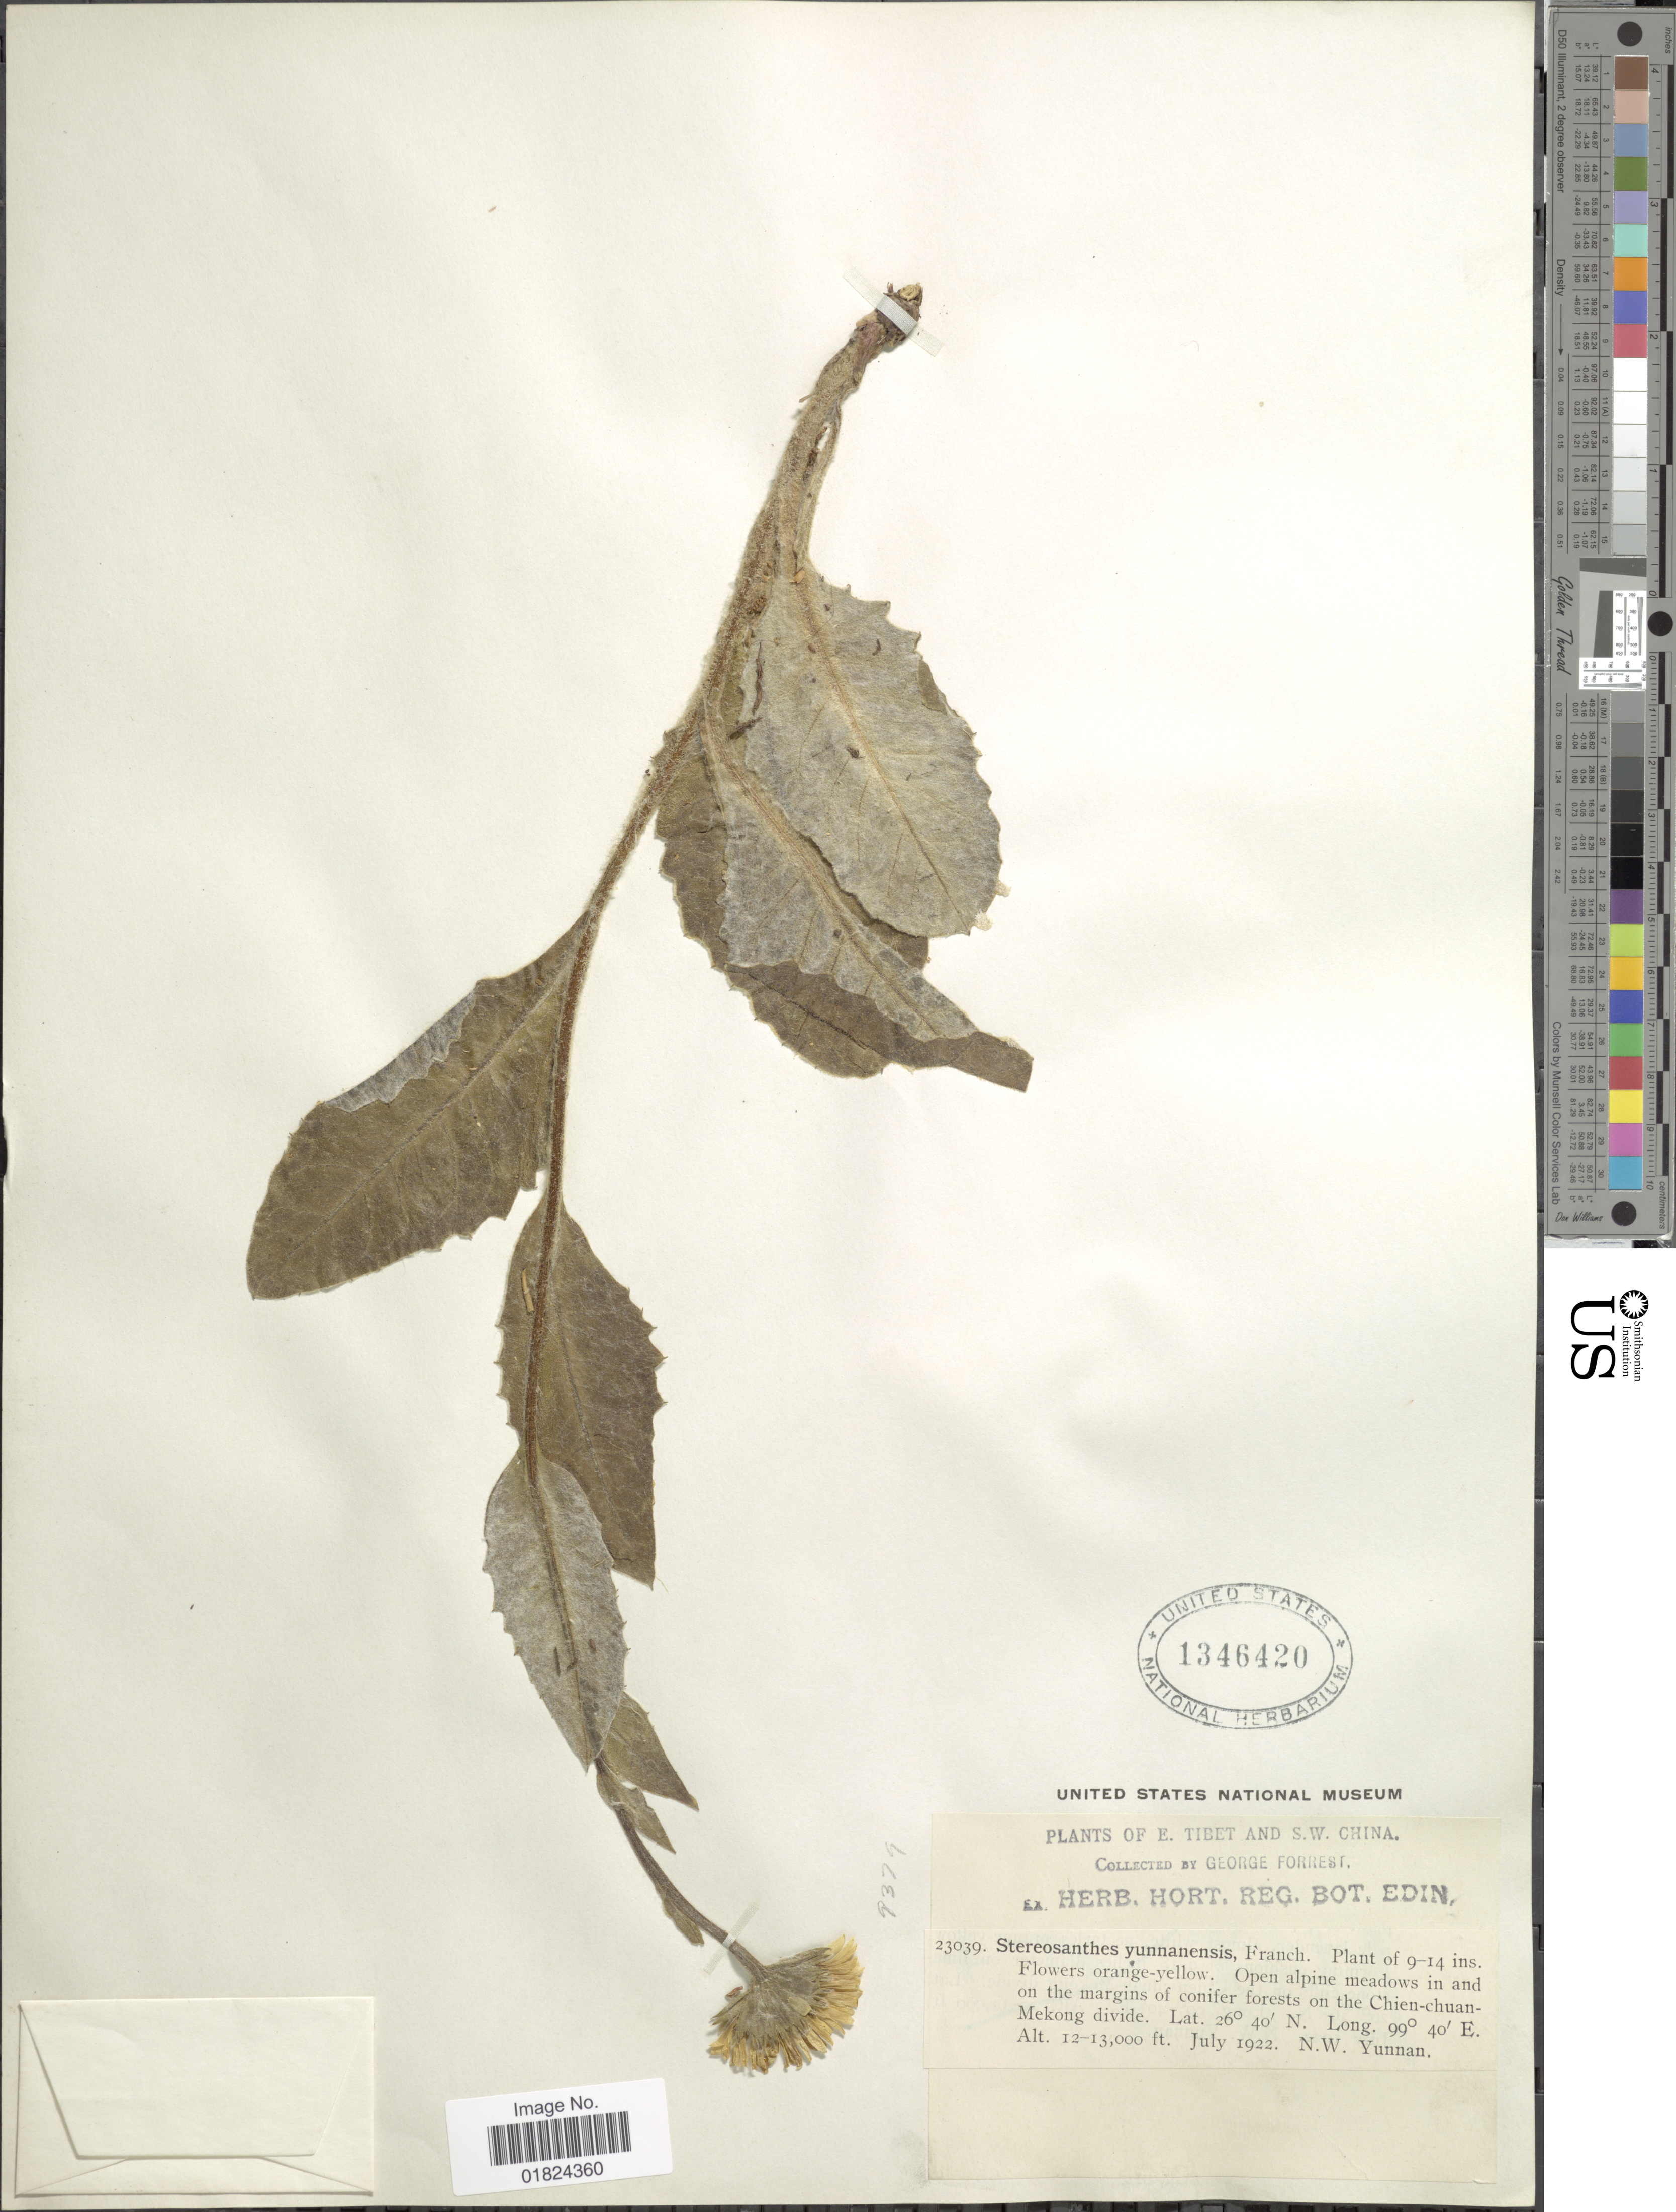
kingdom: Plantae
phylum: Tracheophyta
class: Magnoliopsida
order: Asterales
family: Asteraceae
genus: Stereosanthus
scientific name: Stereosanthus yunnanensis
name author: (L.) Fr.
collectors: G. Forrest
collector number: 23039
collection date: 1922-07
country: China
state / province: Yunnan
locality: E. Tibet and S.W. China, on the Chien-chuan-Mekong divide, N.W. Yunnan,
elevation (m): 3658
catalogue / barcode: US 1346420